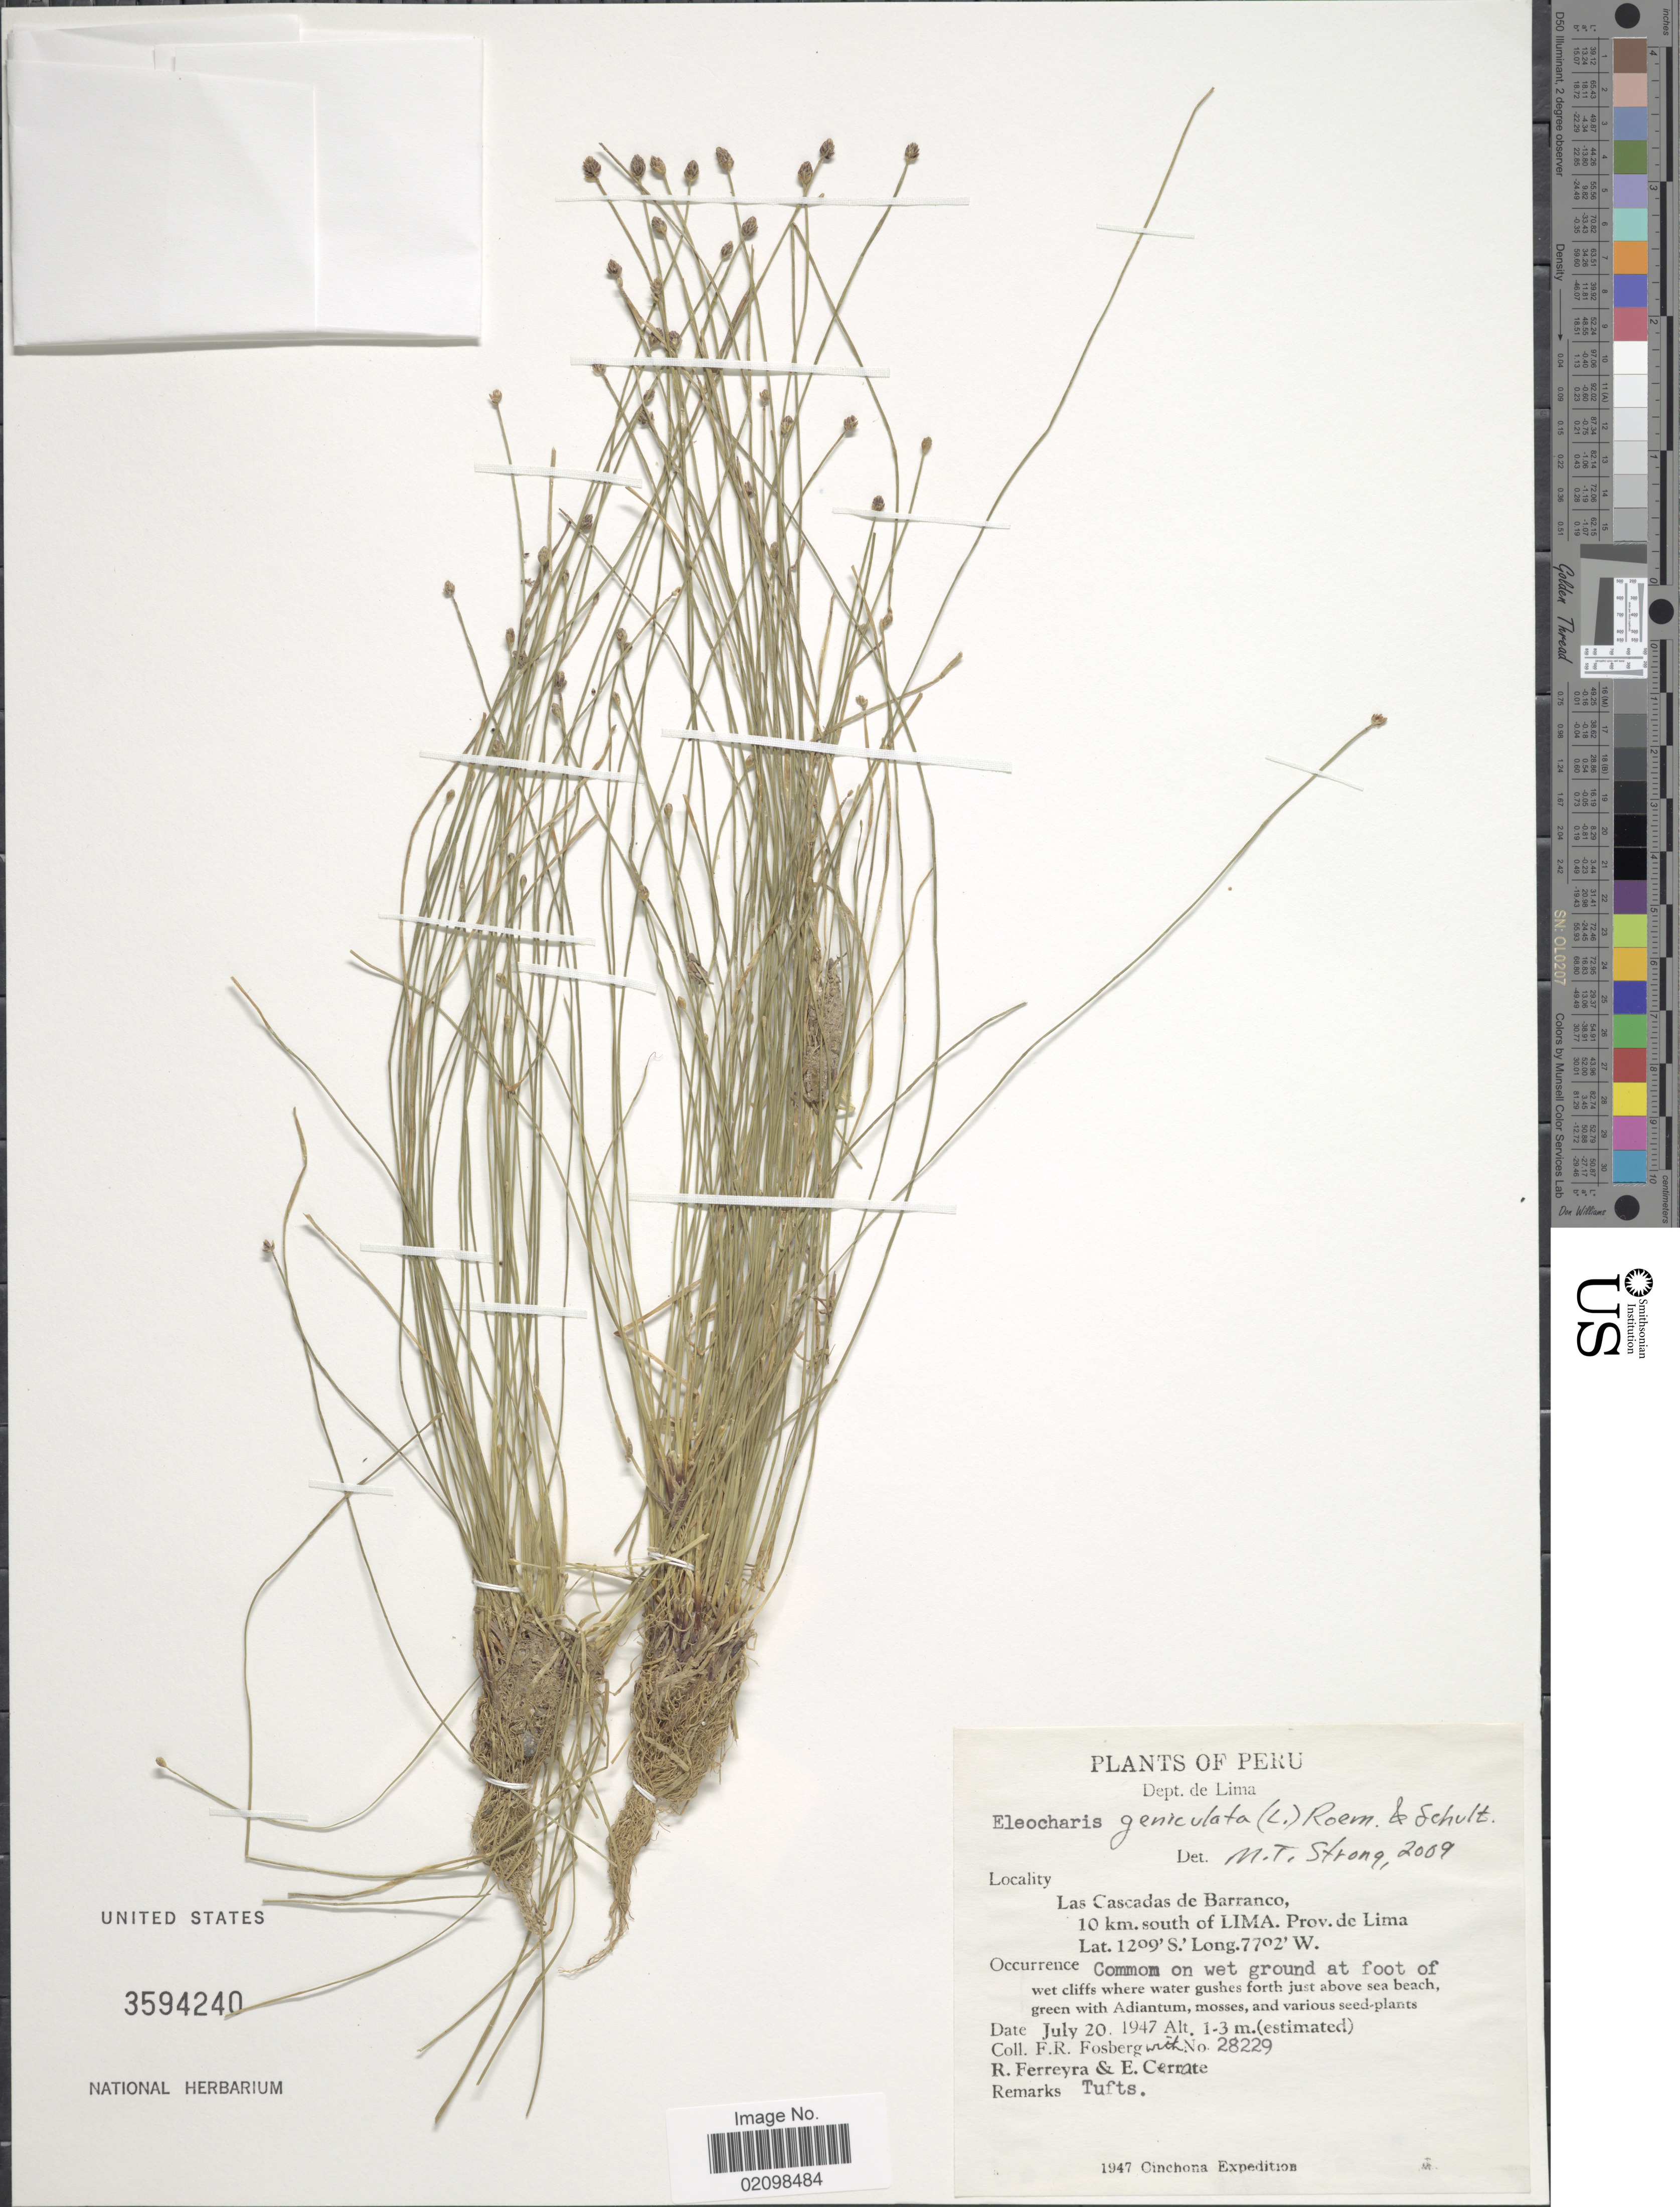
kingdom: Plantae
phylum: Tracheophyta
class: Liliopsida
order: Poales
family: Cyperaceae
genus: Eleocharis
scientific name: Eleocharis geniculata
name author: (L.) Roem. & Schult.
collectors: F. R. Fosberg, R. A. Ferreyra & E. Cerrate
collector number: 28229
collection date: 1947-07-20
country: Peru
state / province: Lima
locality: Las Cascadas de Barranco, 10 km. south of LIMA. Prov. de Lima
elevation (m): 1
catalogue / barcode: US 3594240